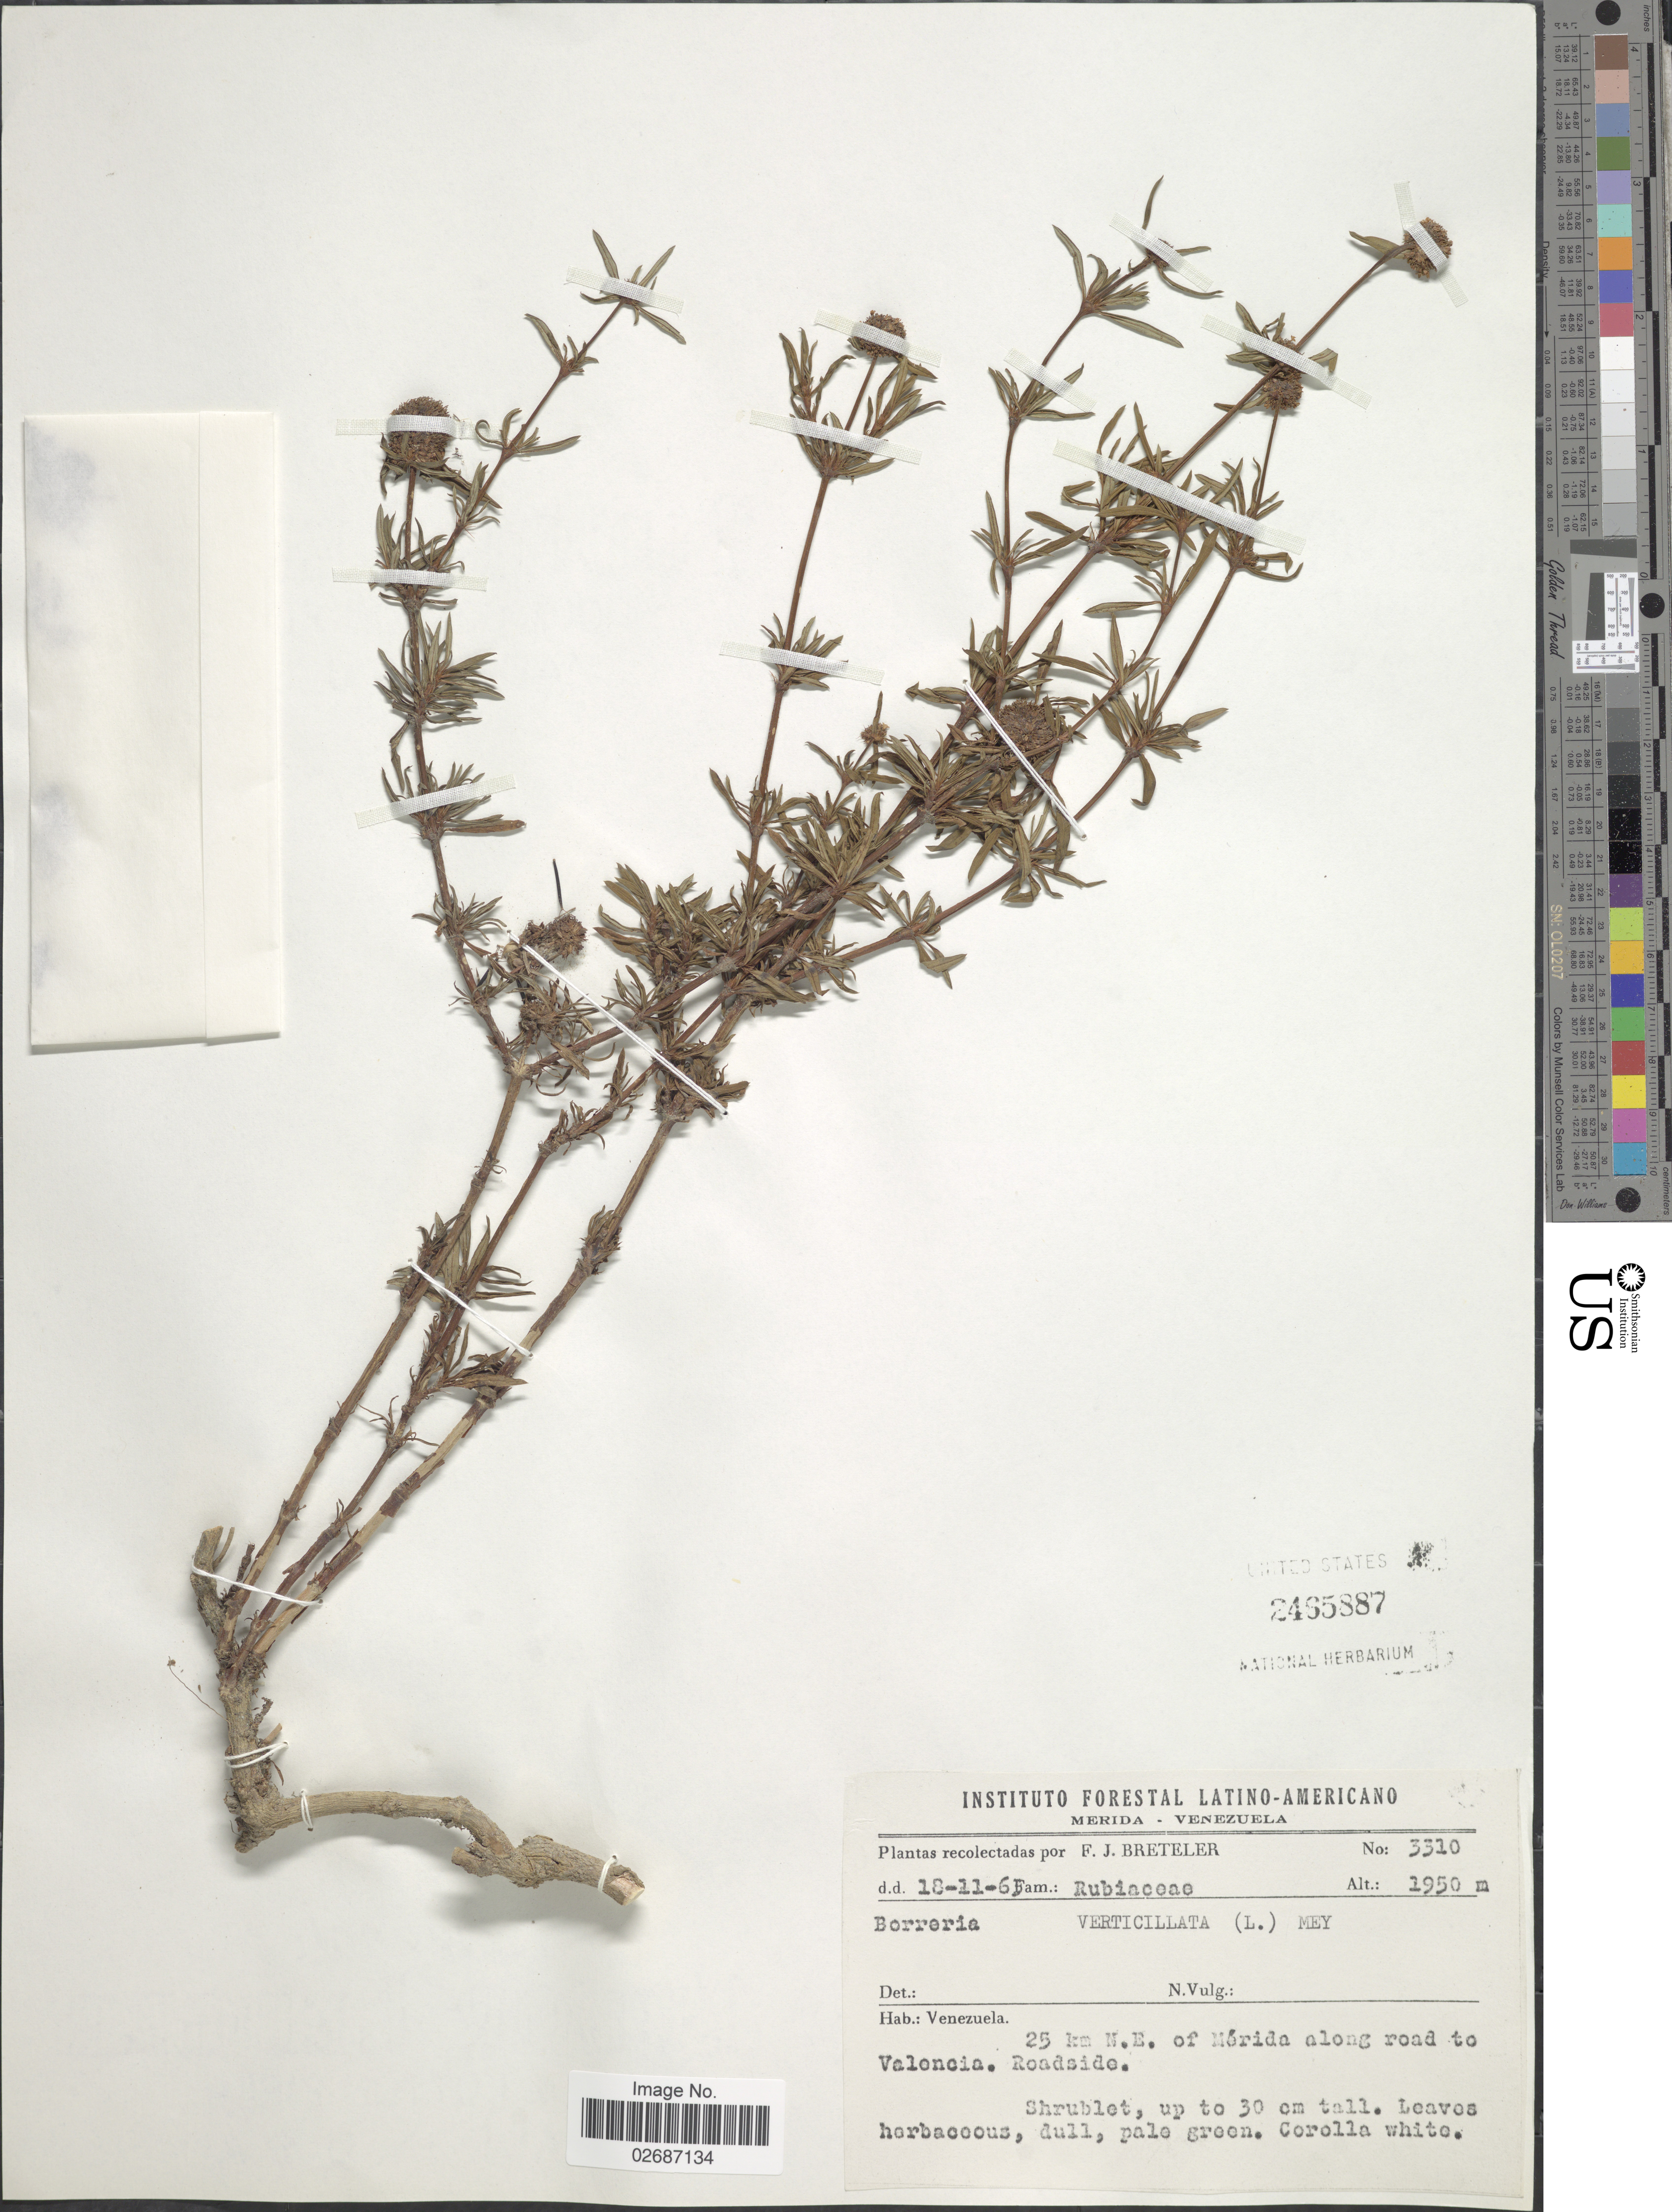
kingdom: Plantae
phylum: Tracheophyta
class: Magnoliopsida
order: Gentianales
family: Rubiaceae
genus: Borreria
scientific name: Borreria verticillata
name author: (L.) G. Mey.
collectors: F. J. Breteler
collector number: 3310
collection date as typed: Transcribed d/m/y: 18/11/63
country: Venezuela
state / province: Mérida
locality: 25 km N.E. of Merida along road to Valencia, roadside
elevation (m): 1950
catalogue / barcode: US 2465887